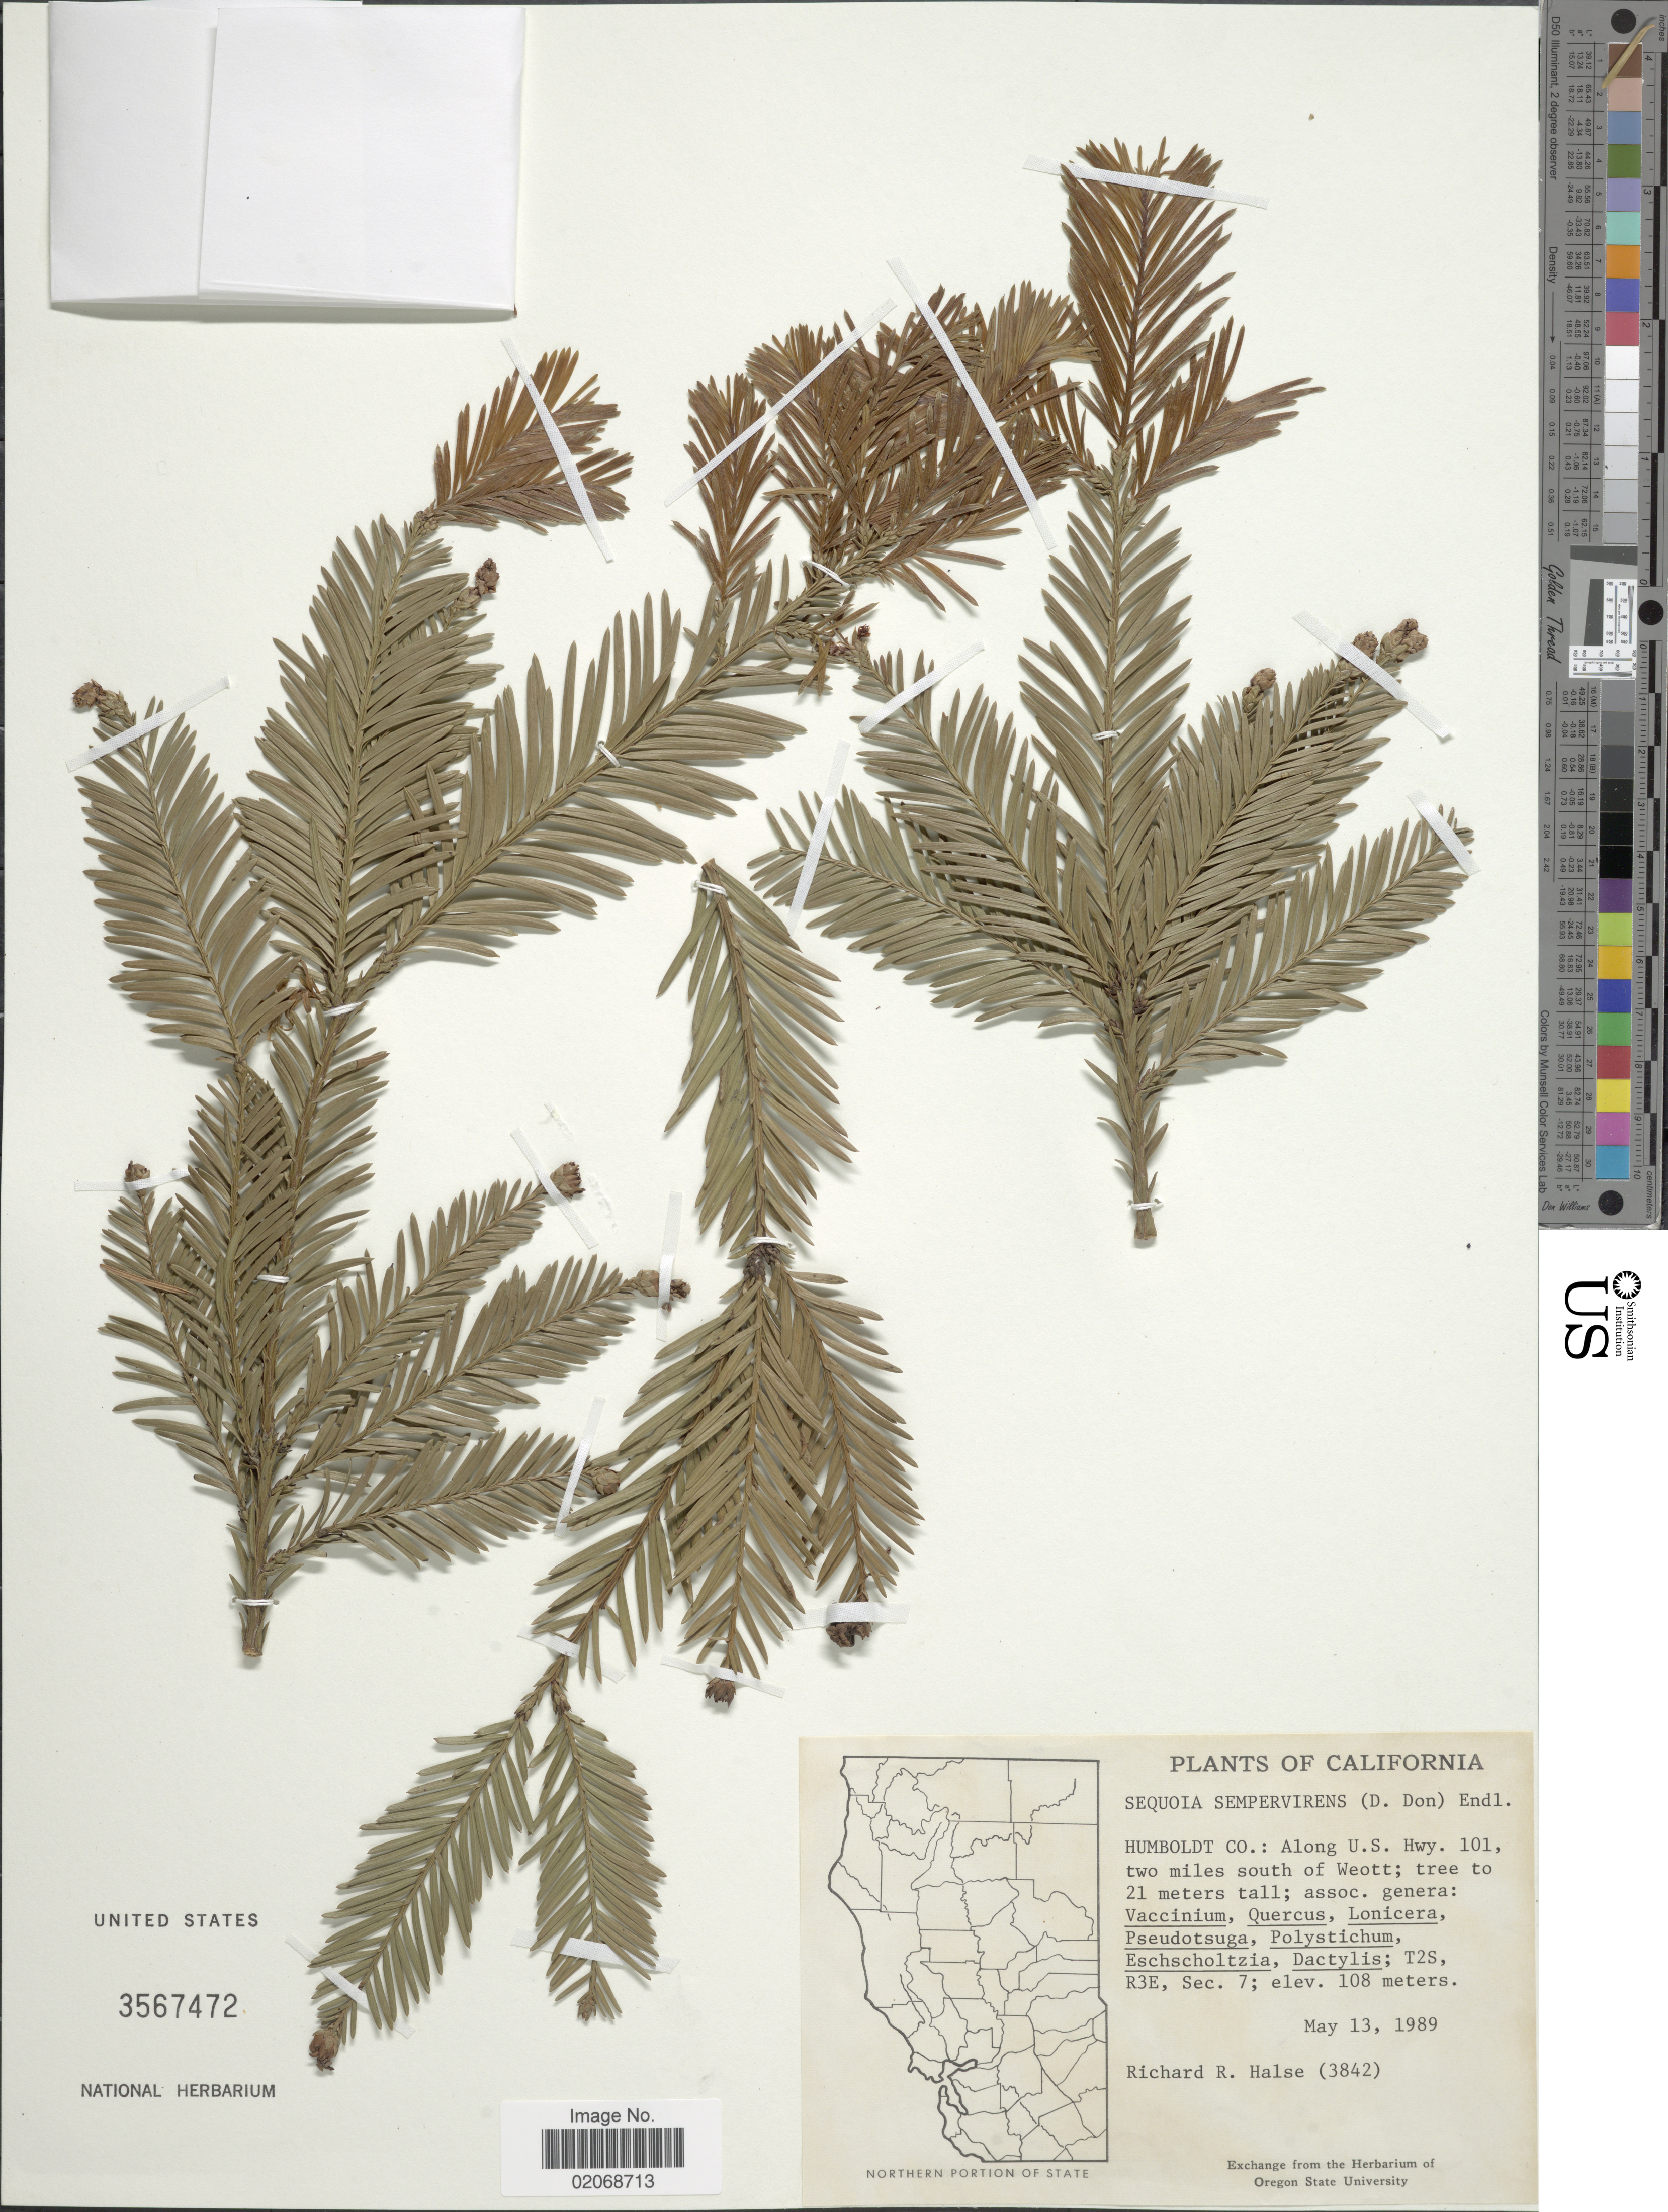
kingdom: Plantae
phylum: Tracheophyta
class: Pinopsida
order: Pinales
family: Cupressaceae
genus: Sequoia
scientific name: Sequoia sempervirens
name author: (D. Don) Endl.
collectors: R. Halse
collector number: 3842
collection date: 1989-05-13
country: United States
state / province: California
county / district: Humboldt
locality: Humboldt Co.: Along U. S. Hwy. 101, two miles south of Weott. T2S, R3E, Sec. 7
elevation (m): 108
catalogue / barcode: US 3567472